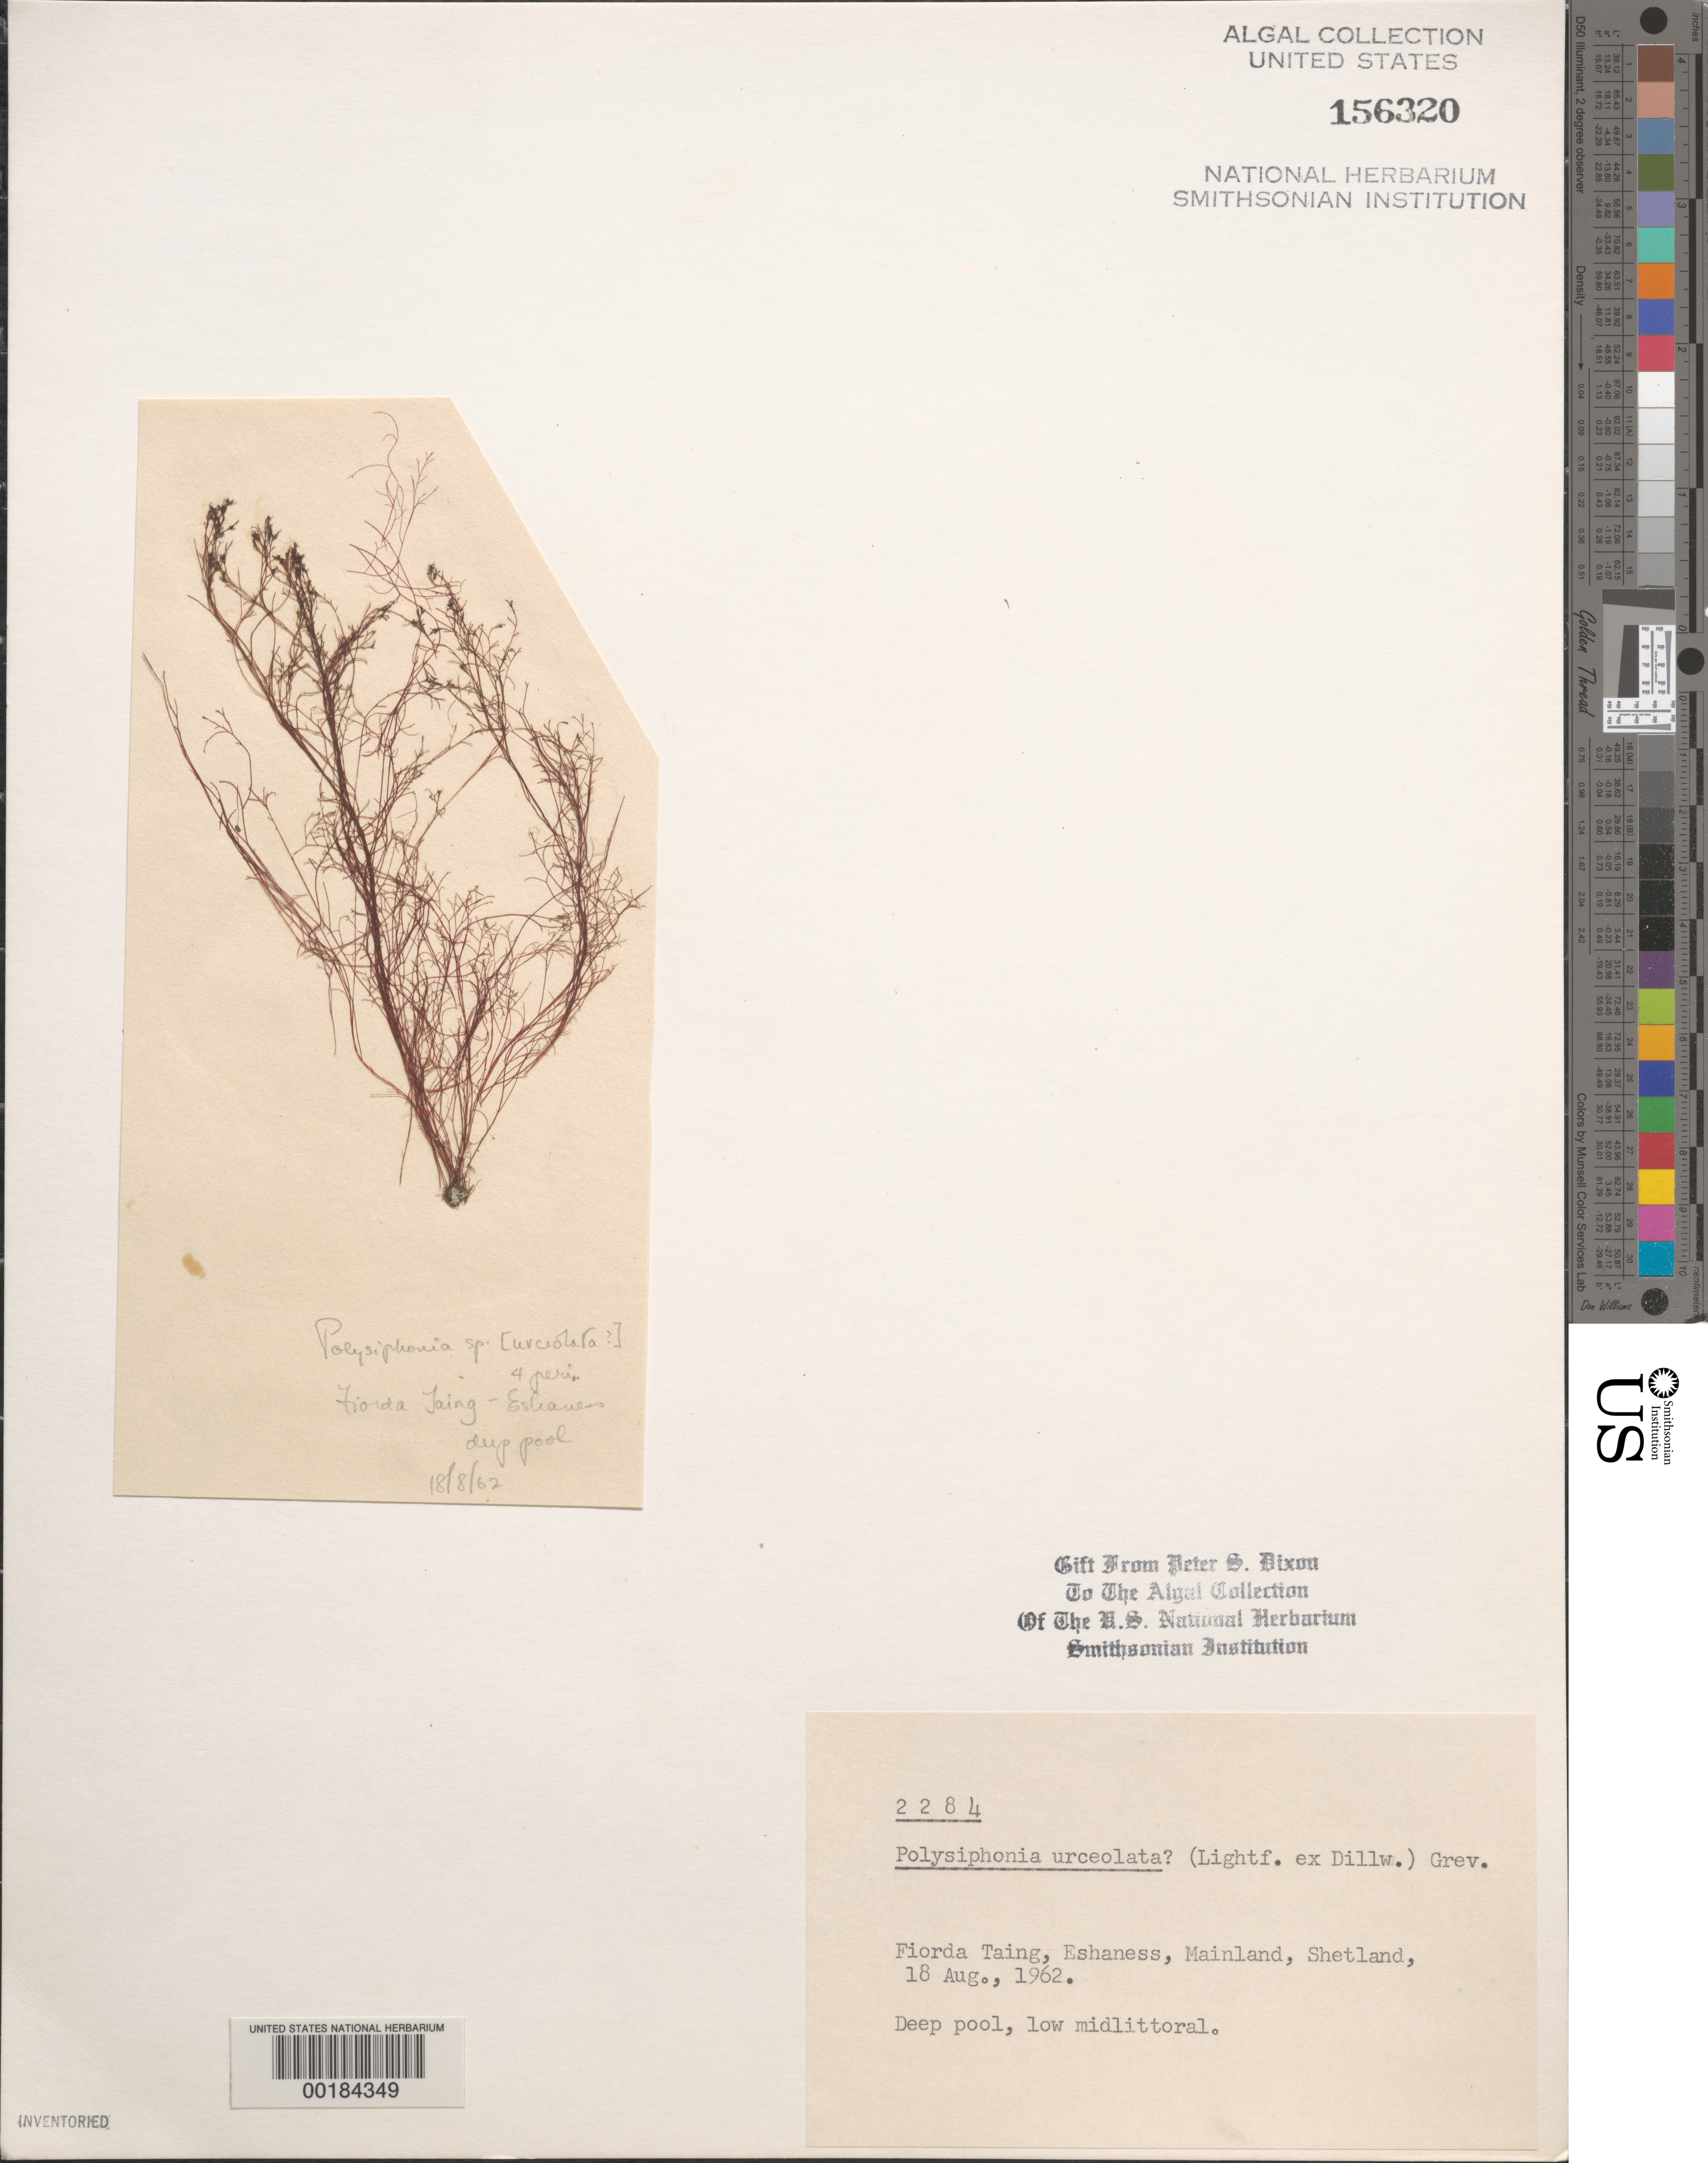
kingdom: Plantae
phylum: Rhodophyta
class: Florideophyceae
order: Ceramiales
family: Rhodomelaceae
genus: Polysiphonia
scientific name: Polysiphonia urceolata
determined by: Dixon, P. S.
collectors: P. S. Dixon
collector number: PSD 2284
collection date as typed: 18 Aug 1962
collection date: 1962-08-18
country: United Kingdom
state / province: Scotland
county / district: Shetland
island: Mainland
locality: Fiorda Taing, Eshaness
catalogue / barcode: US 156320